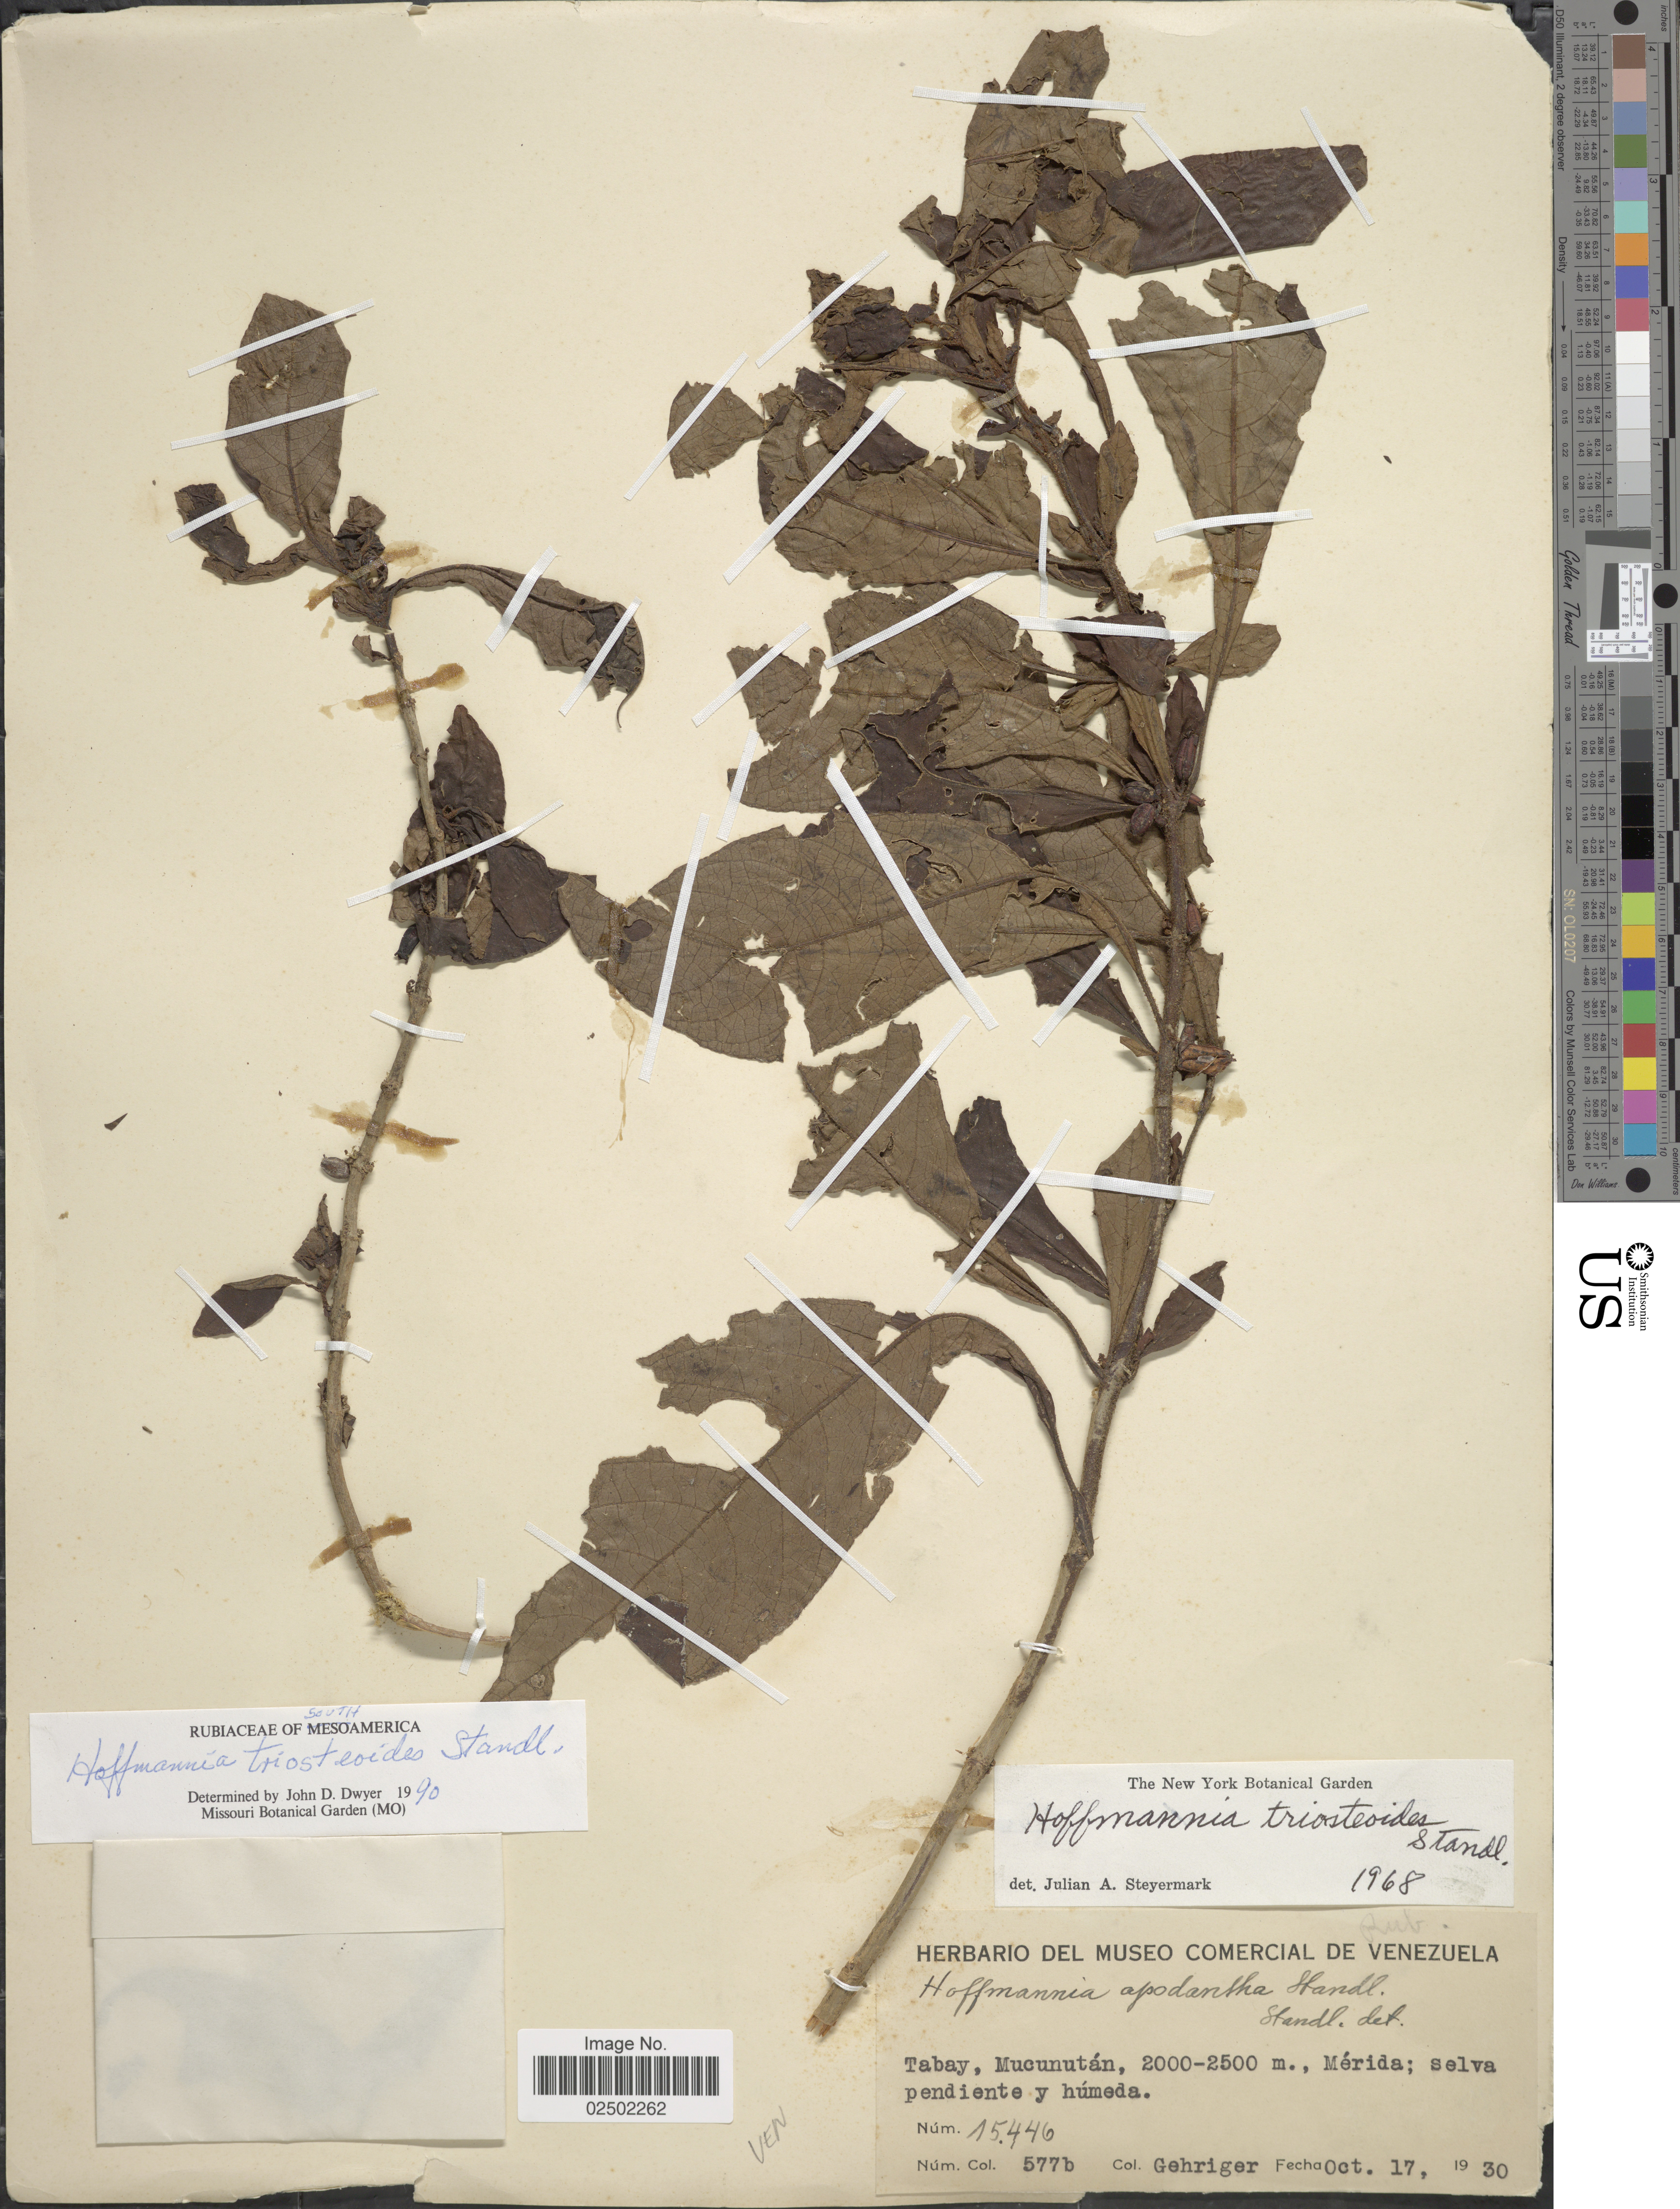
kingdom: Plantae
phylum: Tracheophyta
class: Magnoliopsida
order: Gentianales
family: Rubiaceae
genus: Hoffmannia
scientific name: Hoffmannia triosteoides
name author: Standl.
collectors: -- Gehriger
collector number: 577b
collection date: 1930-10-17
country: Venezuela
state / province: Mérida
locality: Tabay, Mucunutan, Merida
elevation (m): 2000